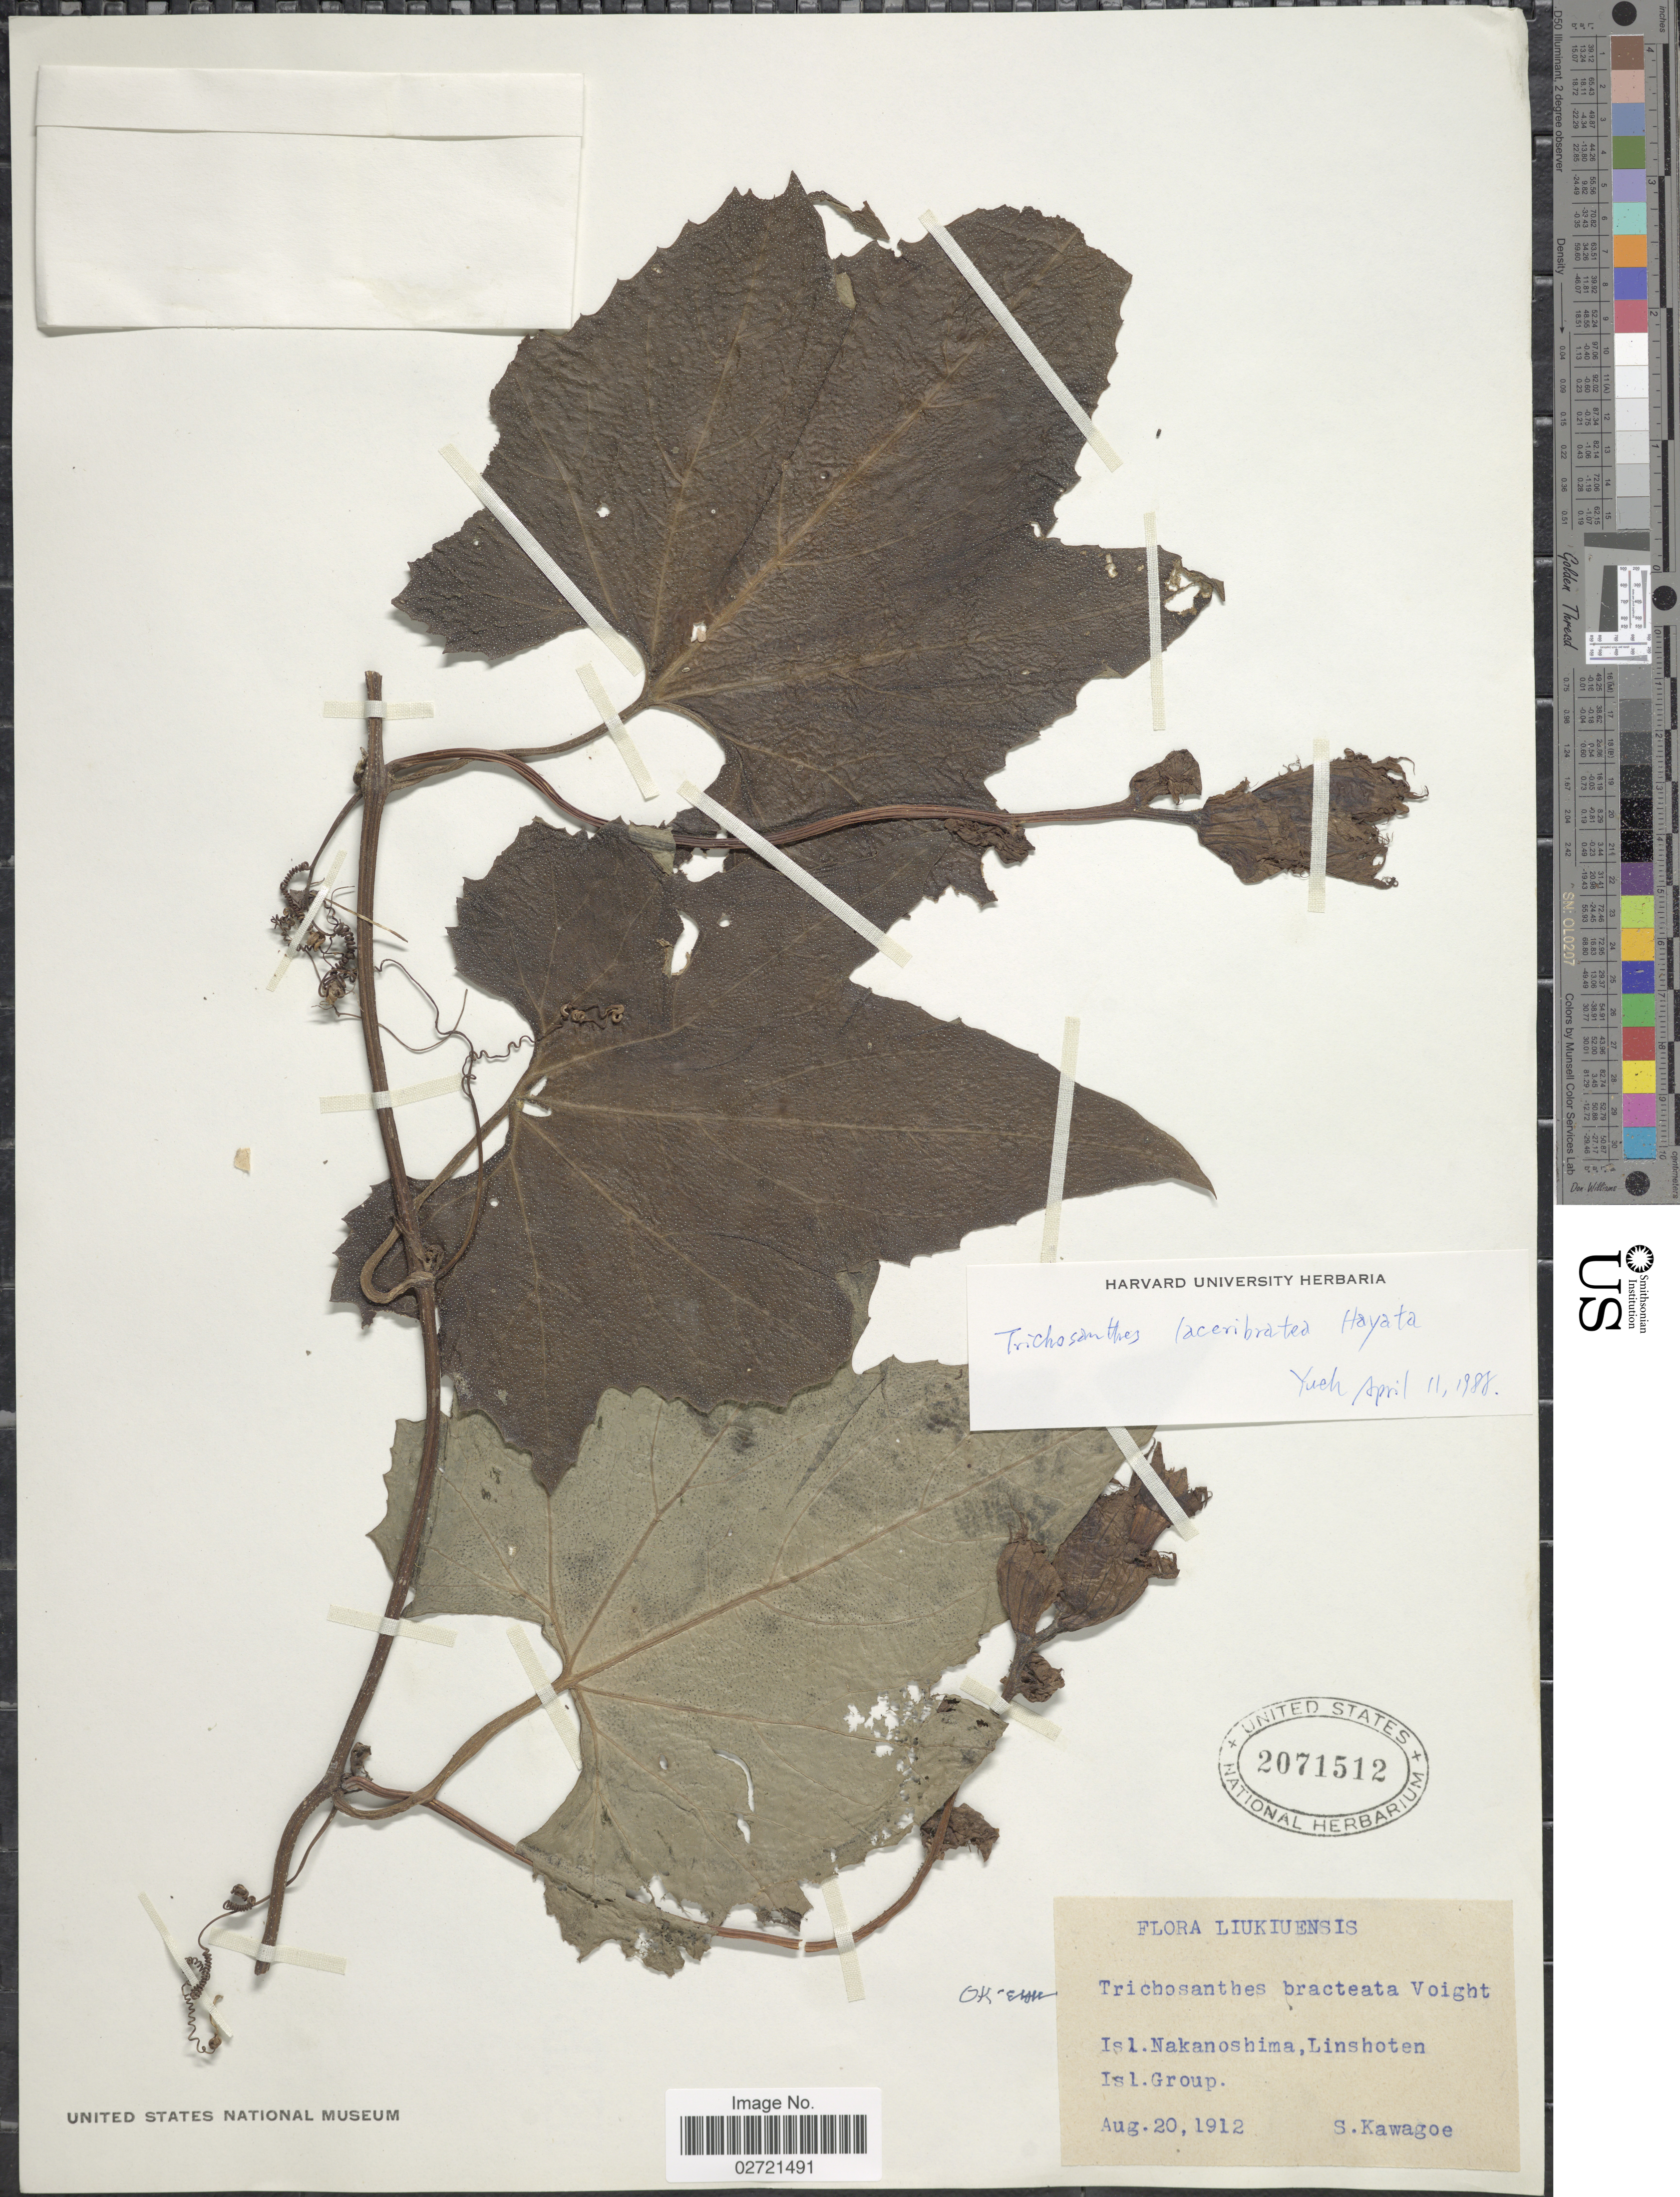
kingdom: Plantae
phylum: Tracheophyta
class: Magnoliopsida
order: Cucurbitales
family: Cucurbitaceae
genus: Trichosanthes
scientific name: Trichosanthes laceribractea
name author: Hayata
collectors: S. Kawagoe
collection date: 1912-08-20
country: Japan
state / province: Okinawa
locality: Liukiuensis, Isl. Nakanoshima, Linshoten, Isl. Group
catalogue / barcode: US 2071512